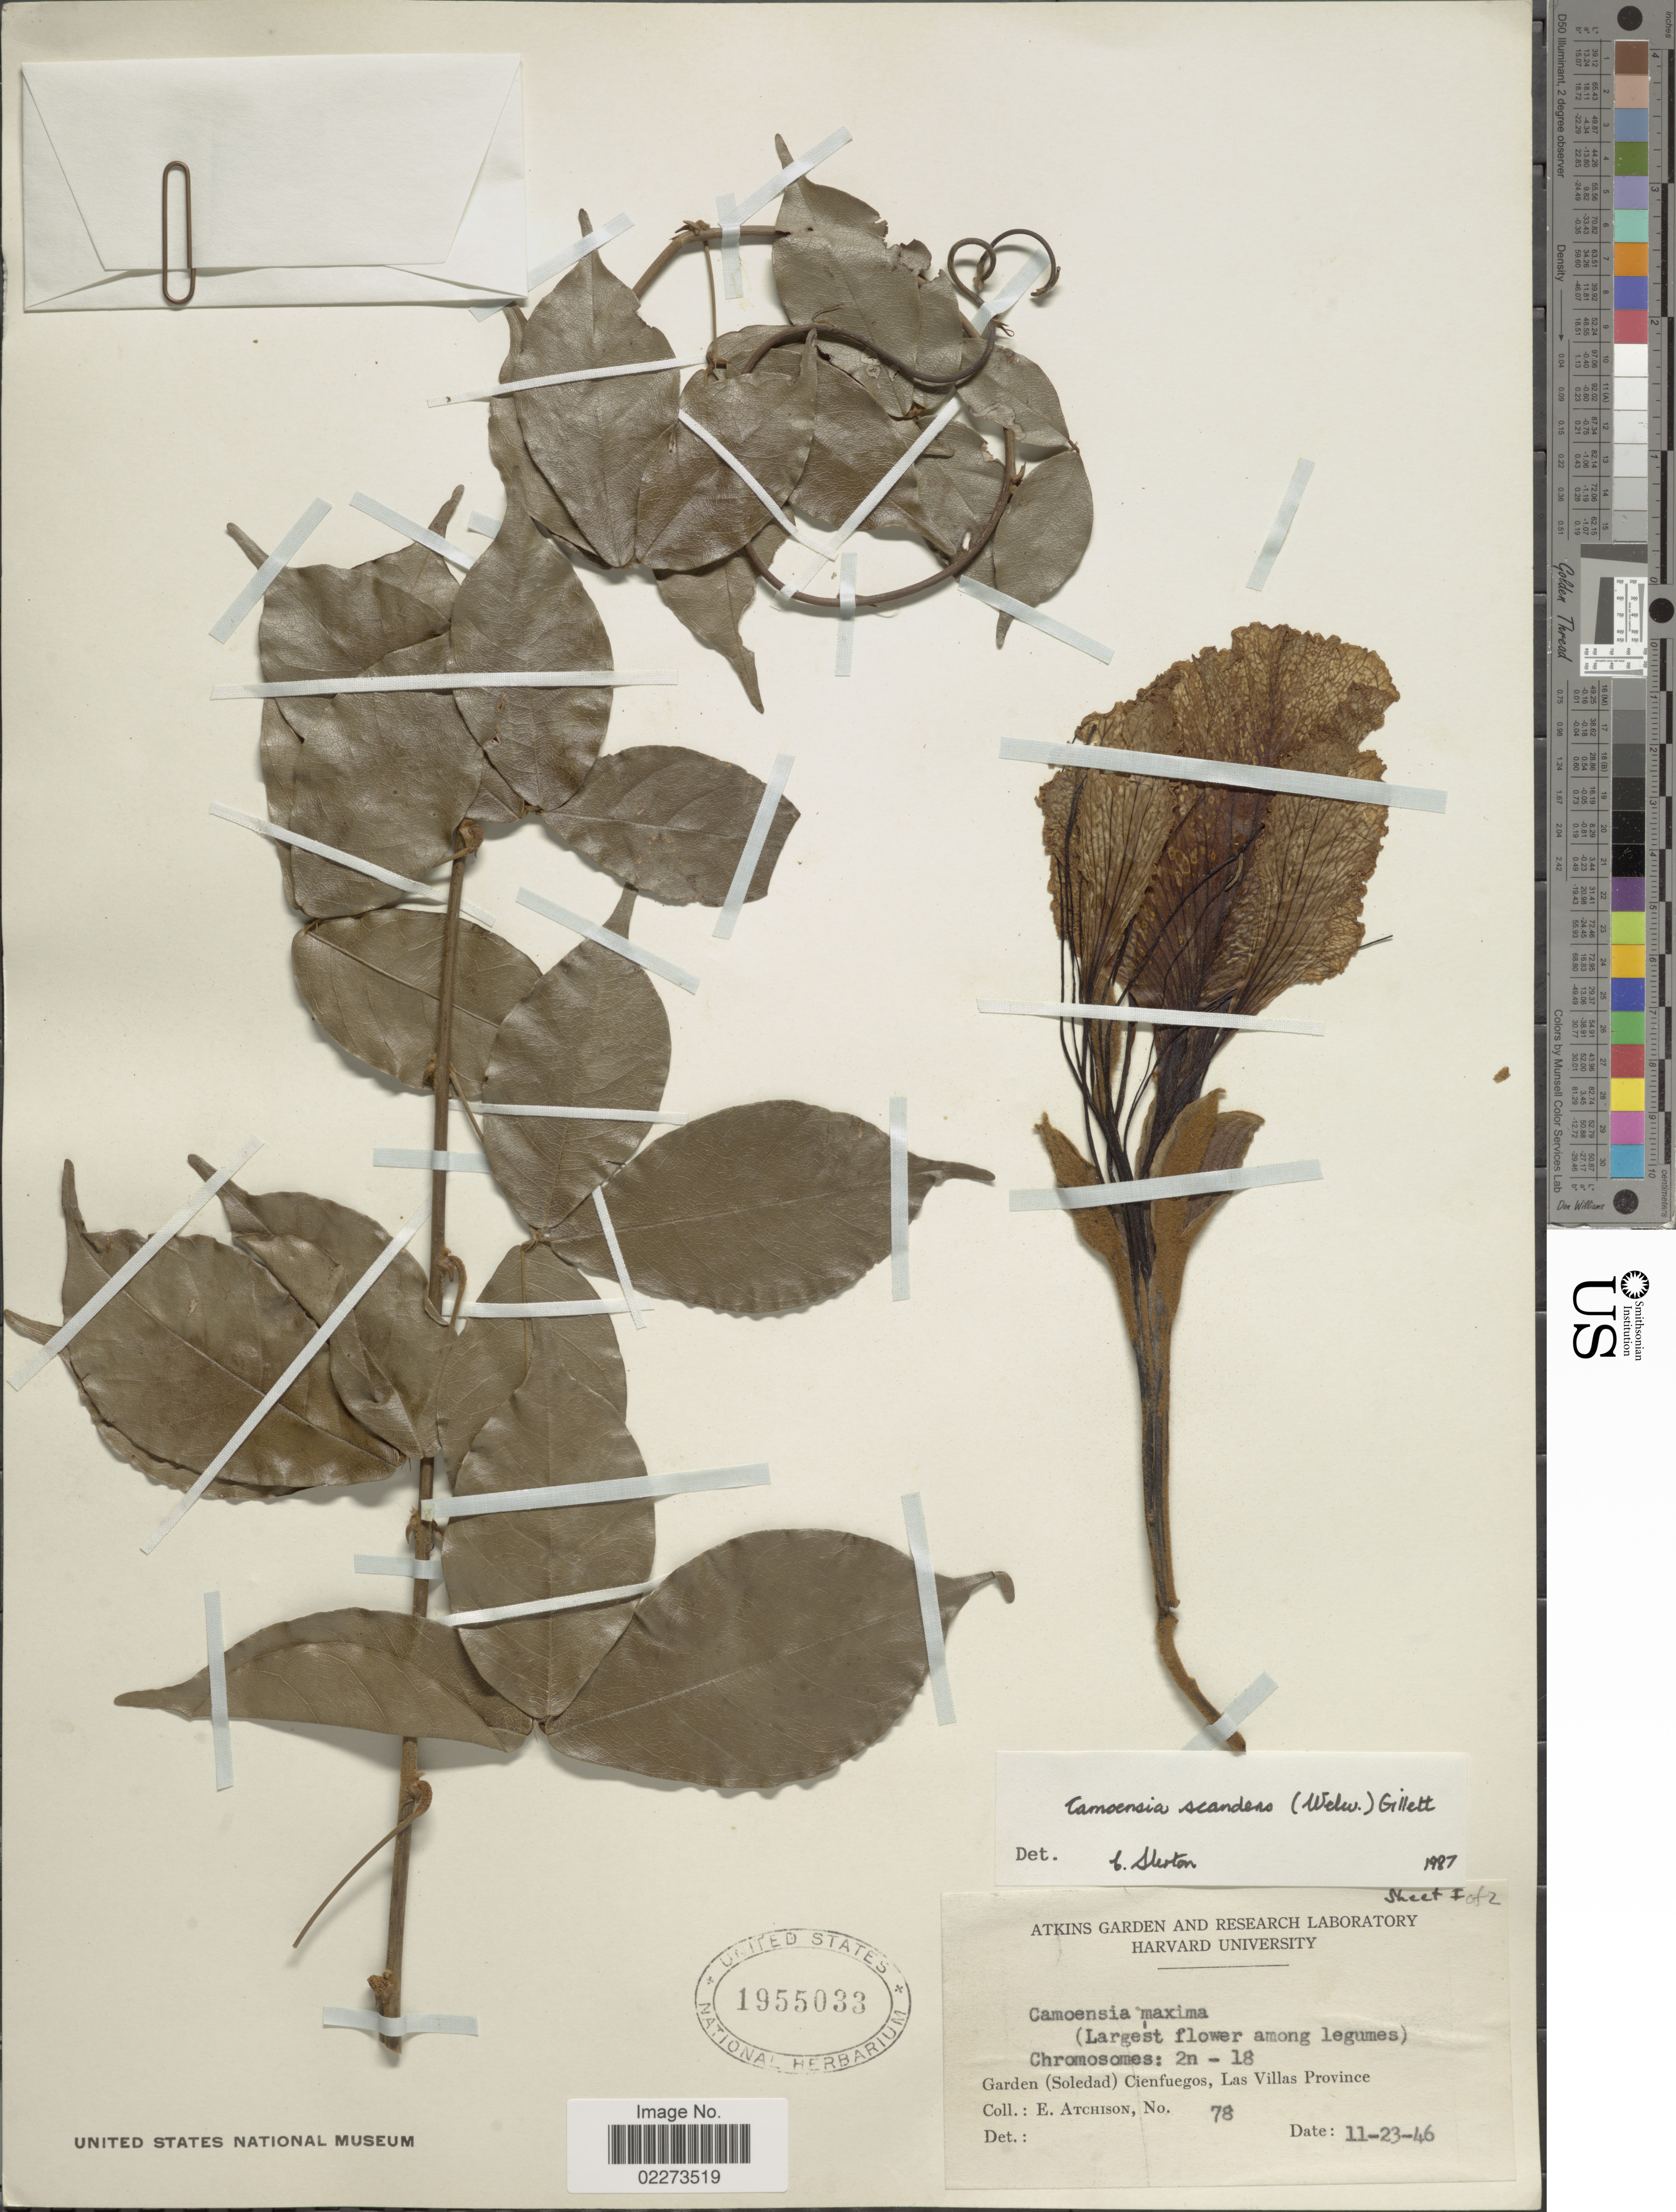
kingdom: Plantae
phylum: Tracheophyta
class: Magnoliopsida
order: Fabales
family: Fabaceae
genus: Camoensia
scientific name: Camoensia scandens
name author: (Welw.) J.B. Gillett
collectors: E. Atchison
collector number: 78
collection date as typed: Transcribed d/m/y: 23/11/46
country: Cuba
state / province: Las Villas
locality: Garden (Soledad) Cienfuegos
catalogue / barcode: US 1955033